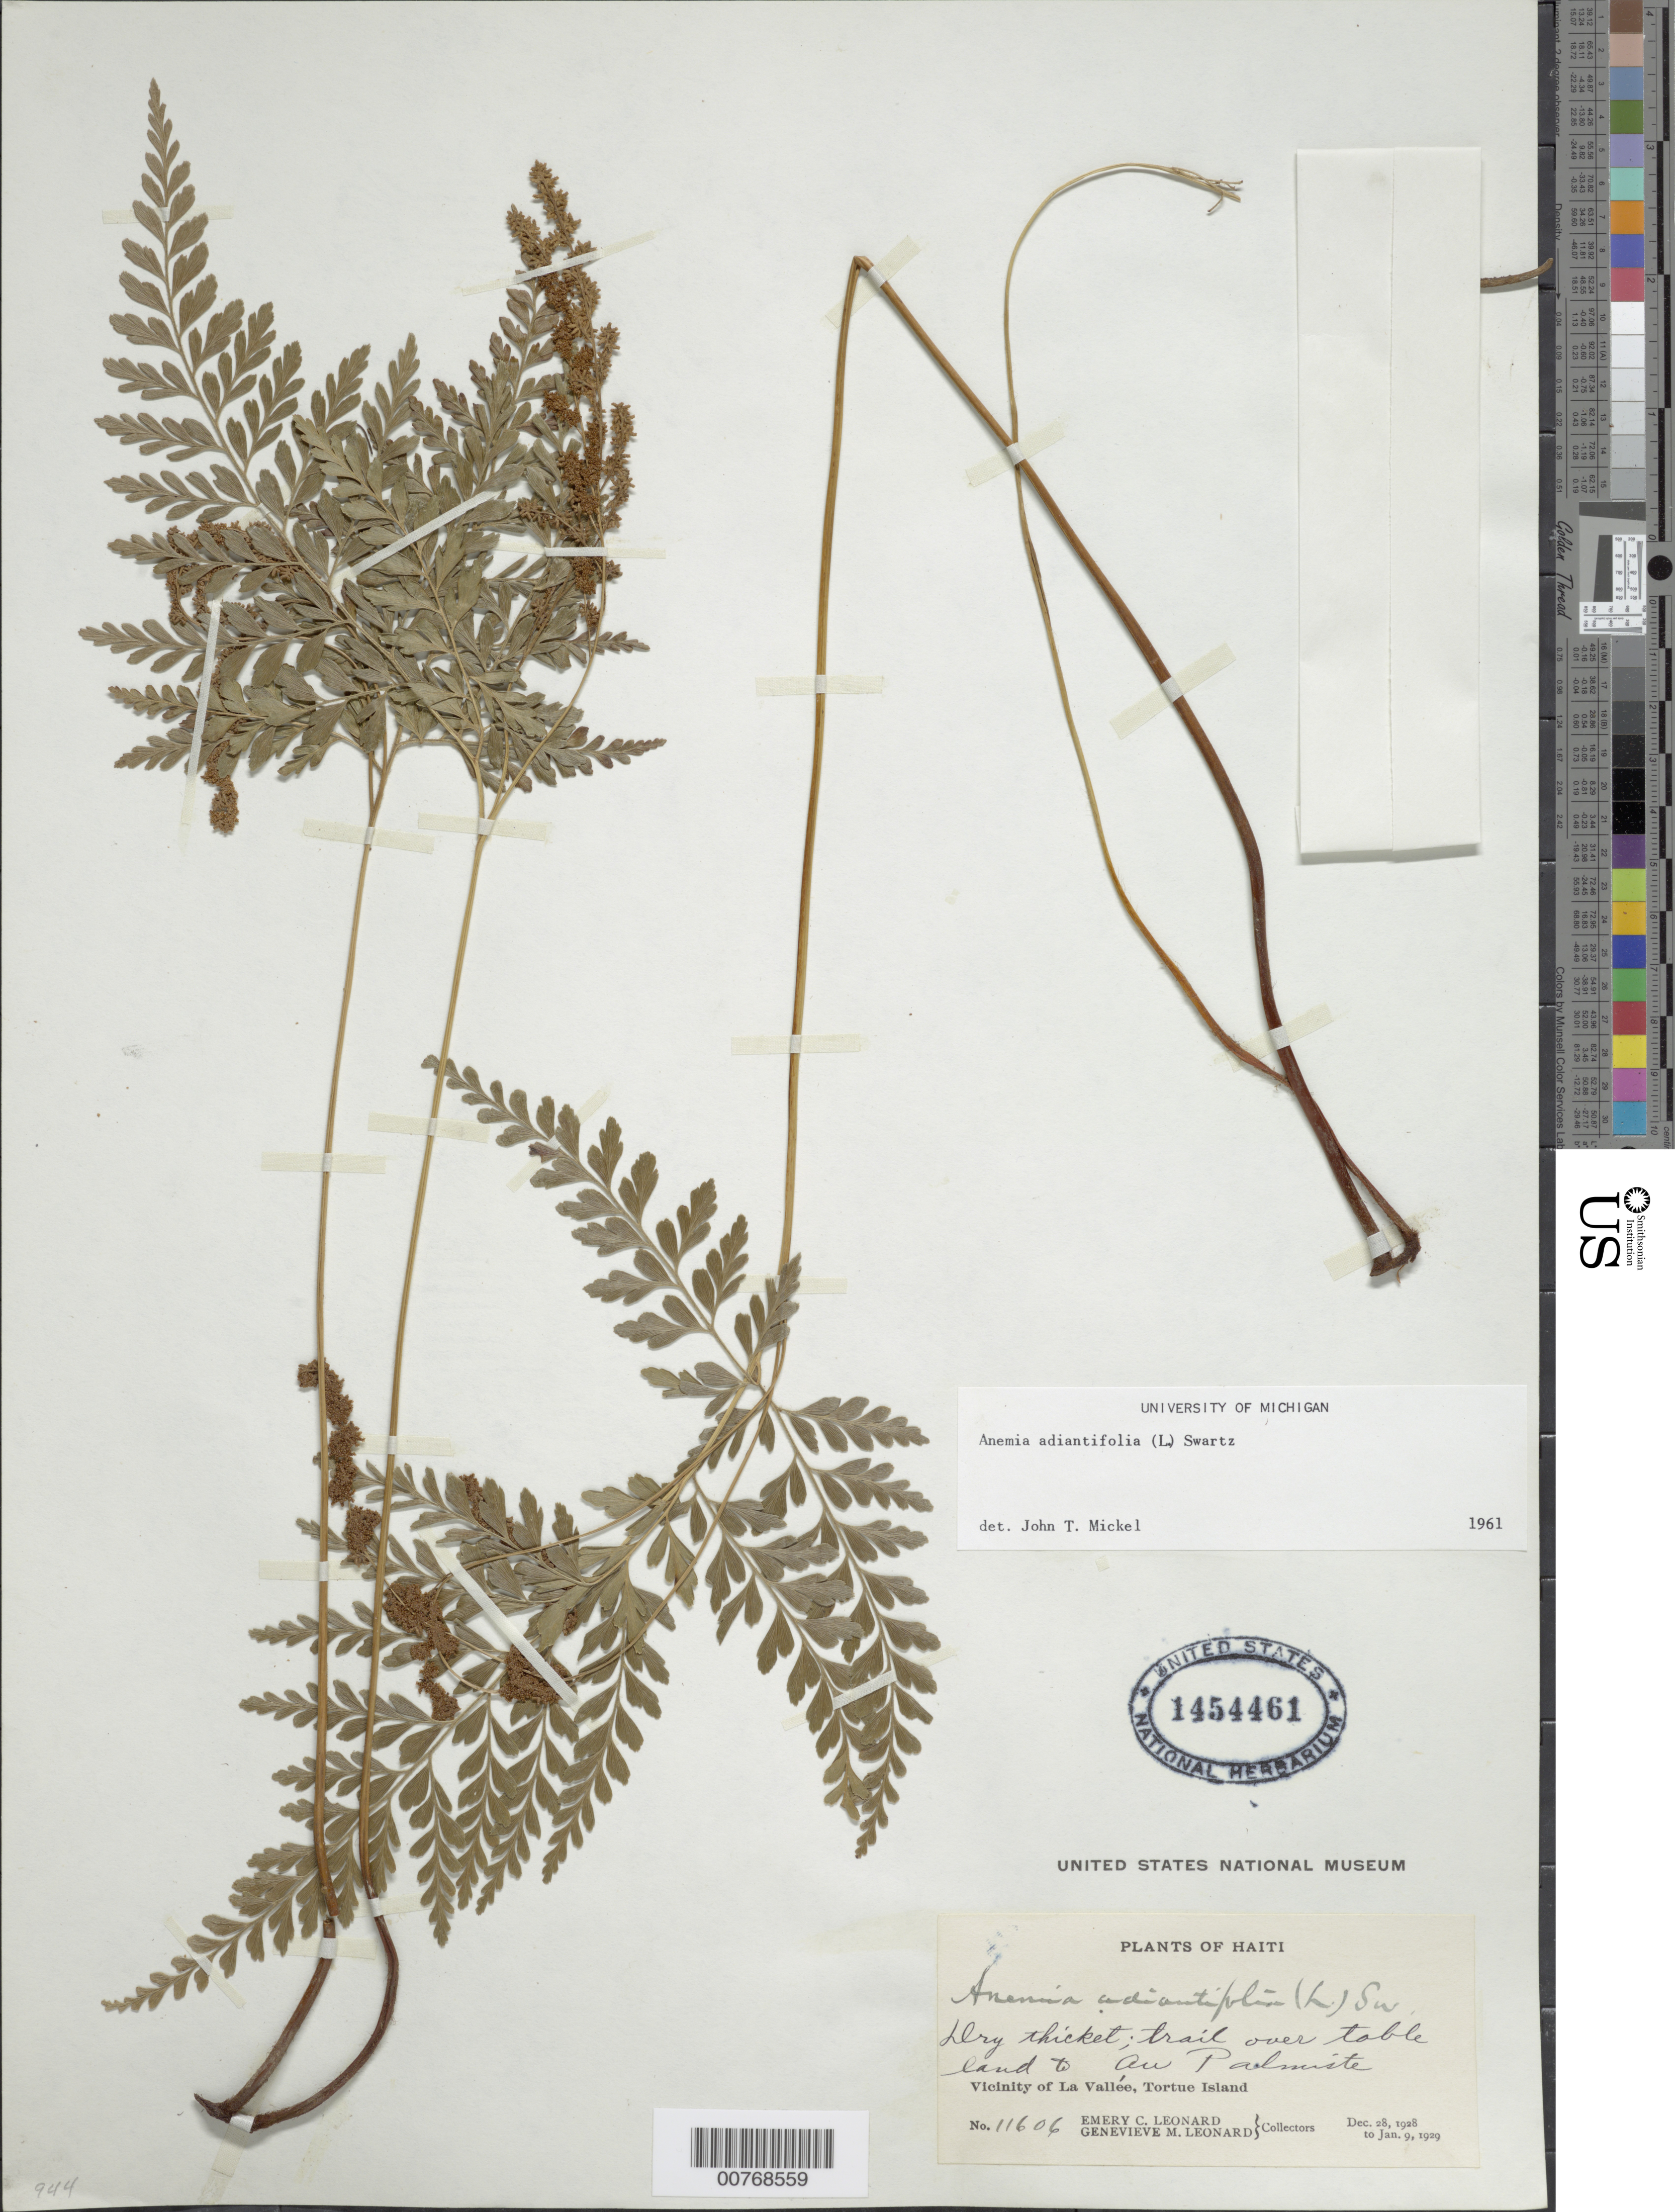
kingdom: Plantae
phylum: Tracheophyta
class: Polypodiopsida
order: Schizaeales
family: Anemiaceae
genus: Anemia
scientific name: Anemia adiantifolia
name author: (L.) Sw.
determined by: Mickel, J. T., (NY), New York Botanical Garden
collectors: E. C. Leonard & G. M. Leonard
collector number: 11606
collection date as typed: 28 Dec 1929 09 Jan 1929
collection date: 1929-01-09/1929-12-28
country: Haiti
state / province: Nord-Óuest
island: Île de la Tortue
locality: Vicinity of La Vallée, Tortue Island. Trail over table land to Au Palmite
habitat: Dry thicket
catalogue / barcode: US 1454461